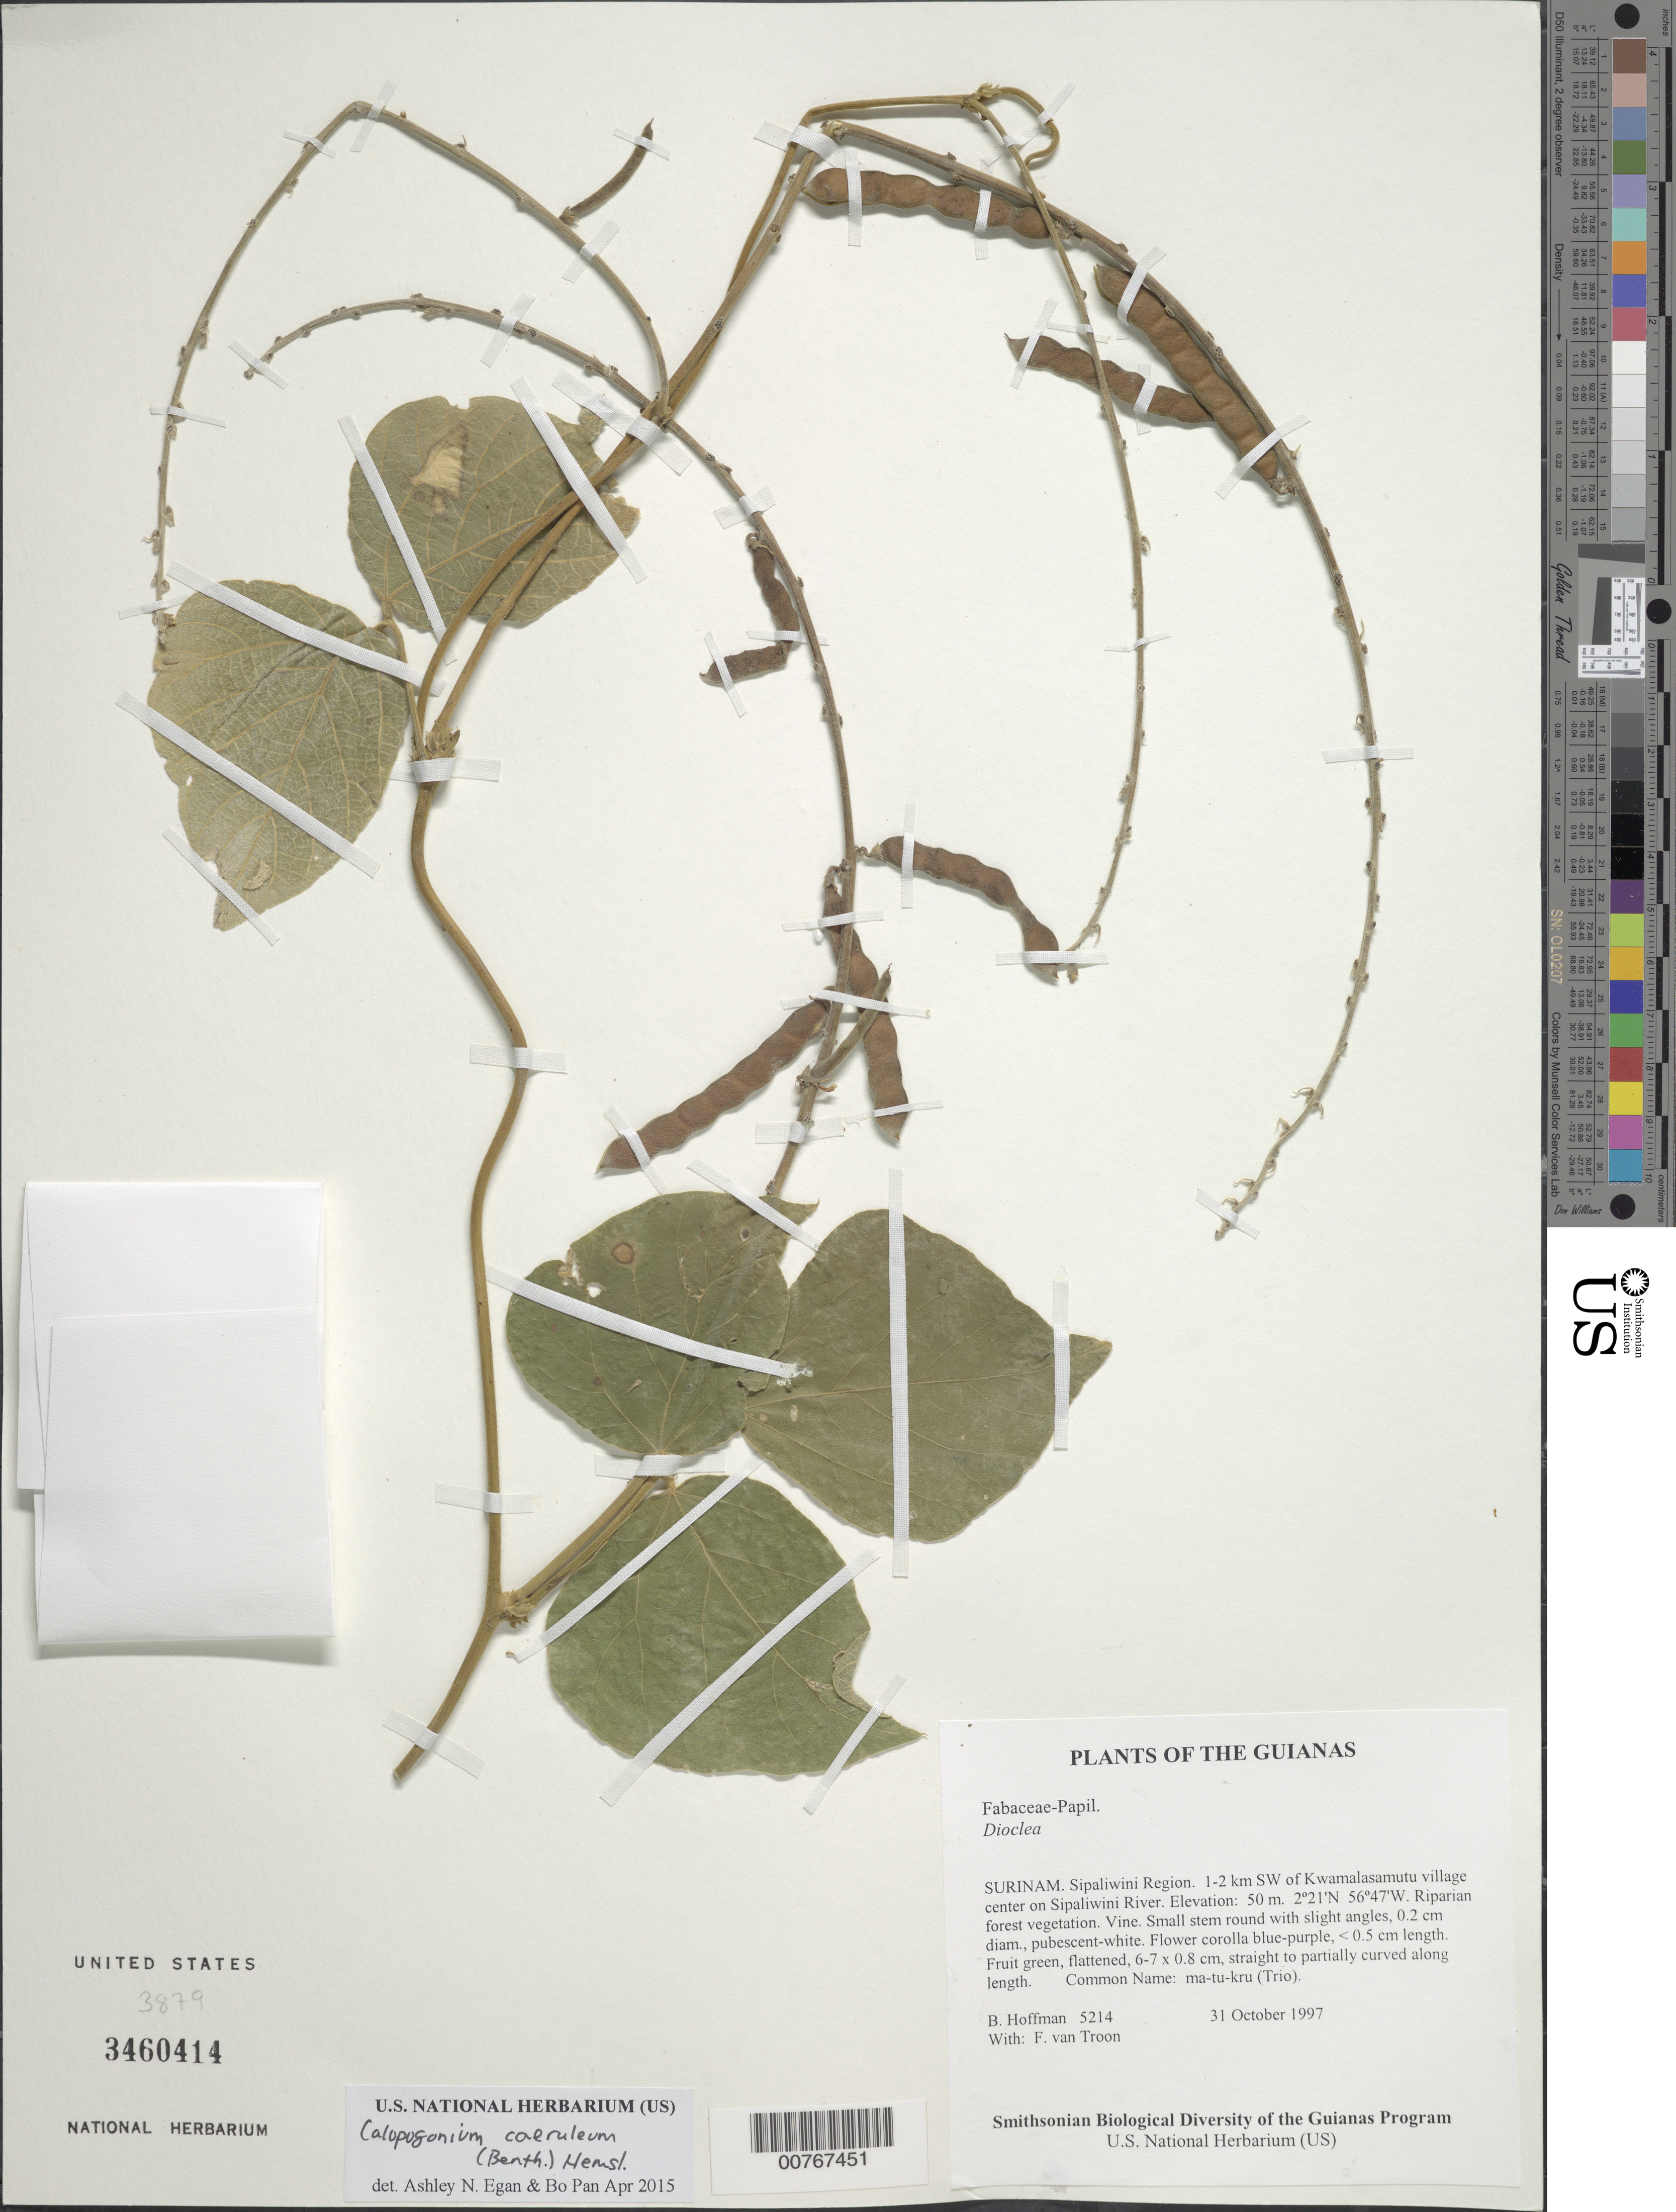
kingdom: Plantae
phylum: Tracheophyta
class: Magnoliopsida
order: Fabales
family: Fabaceae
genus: Calopogonium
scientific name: Calopogonium caeruleum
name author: (Benth.) C. Wright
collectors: B. Hoffman & F. Troon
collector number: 5214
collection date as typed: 31 October 1997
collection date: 1997-10-31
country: Suriname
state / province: Sipaliwini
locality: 1-2 km SW of Kwamalasamutu village center on Sipaliwini River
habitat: Riparian forest vegetation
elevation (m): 50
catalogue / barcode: US 3460414